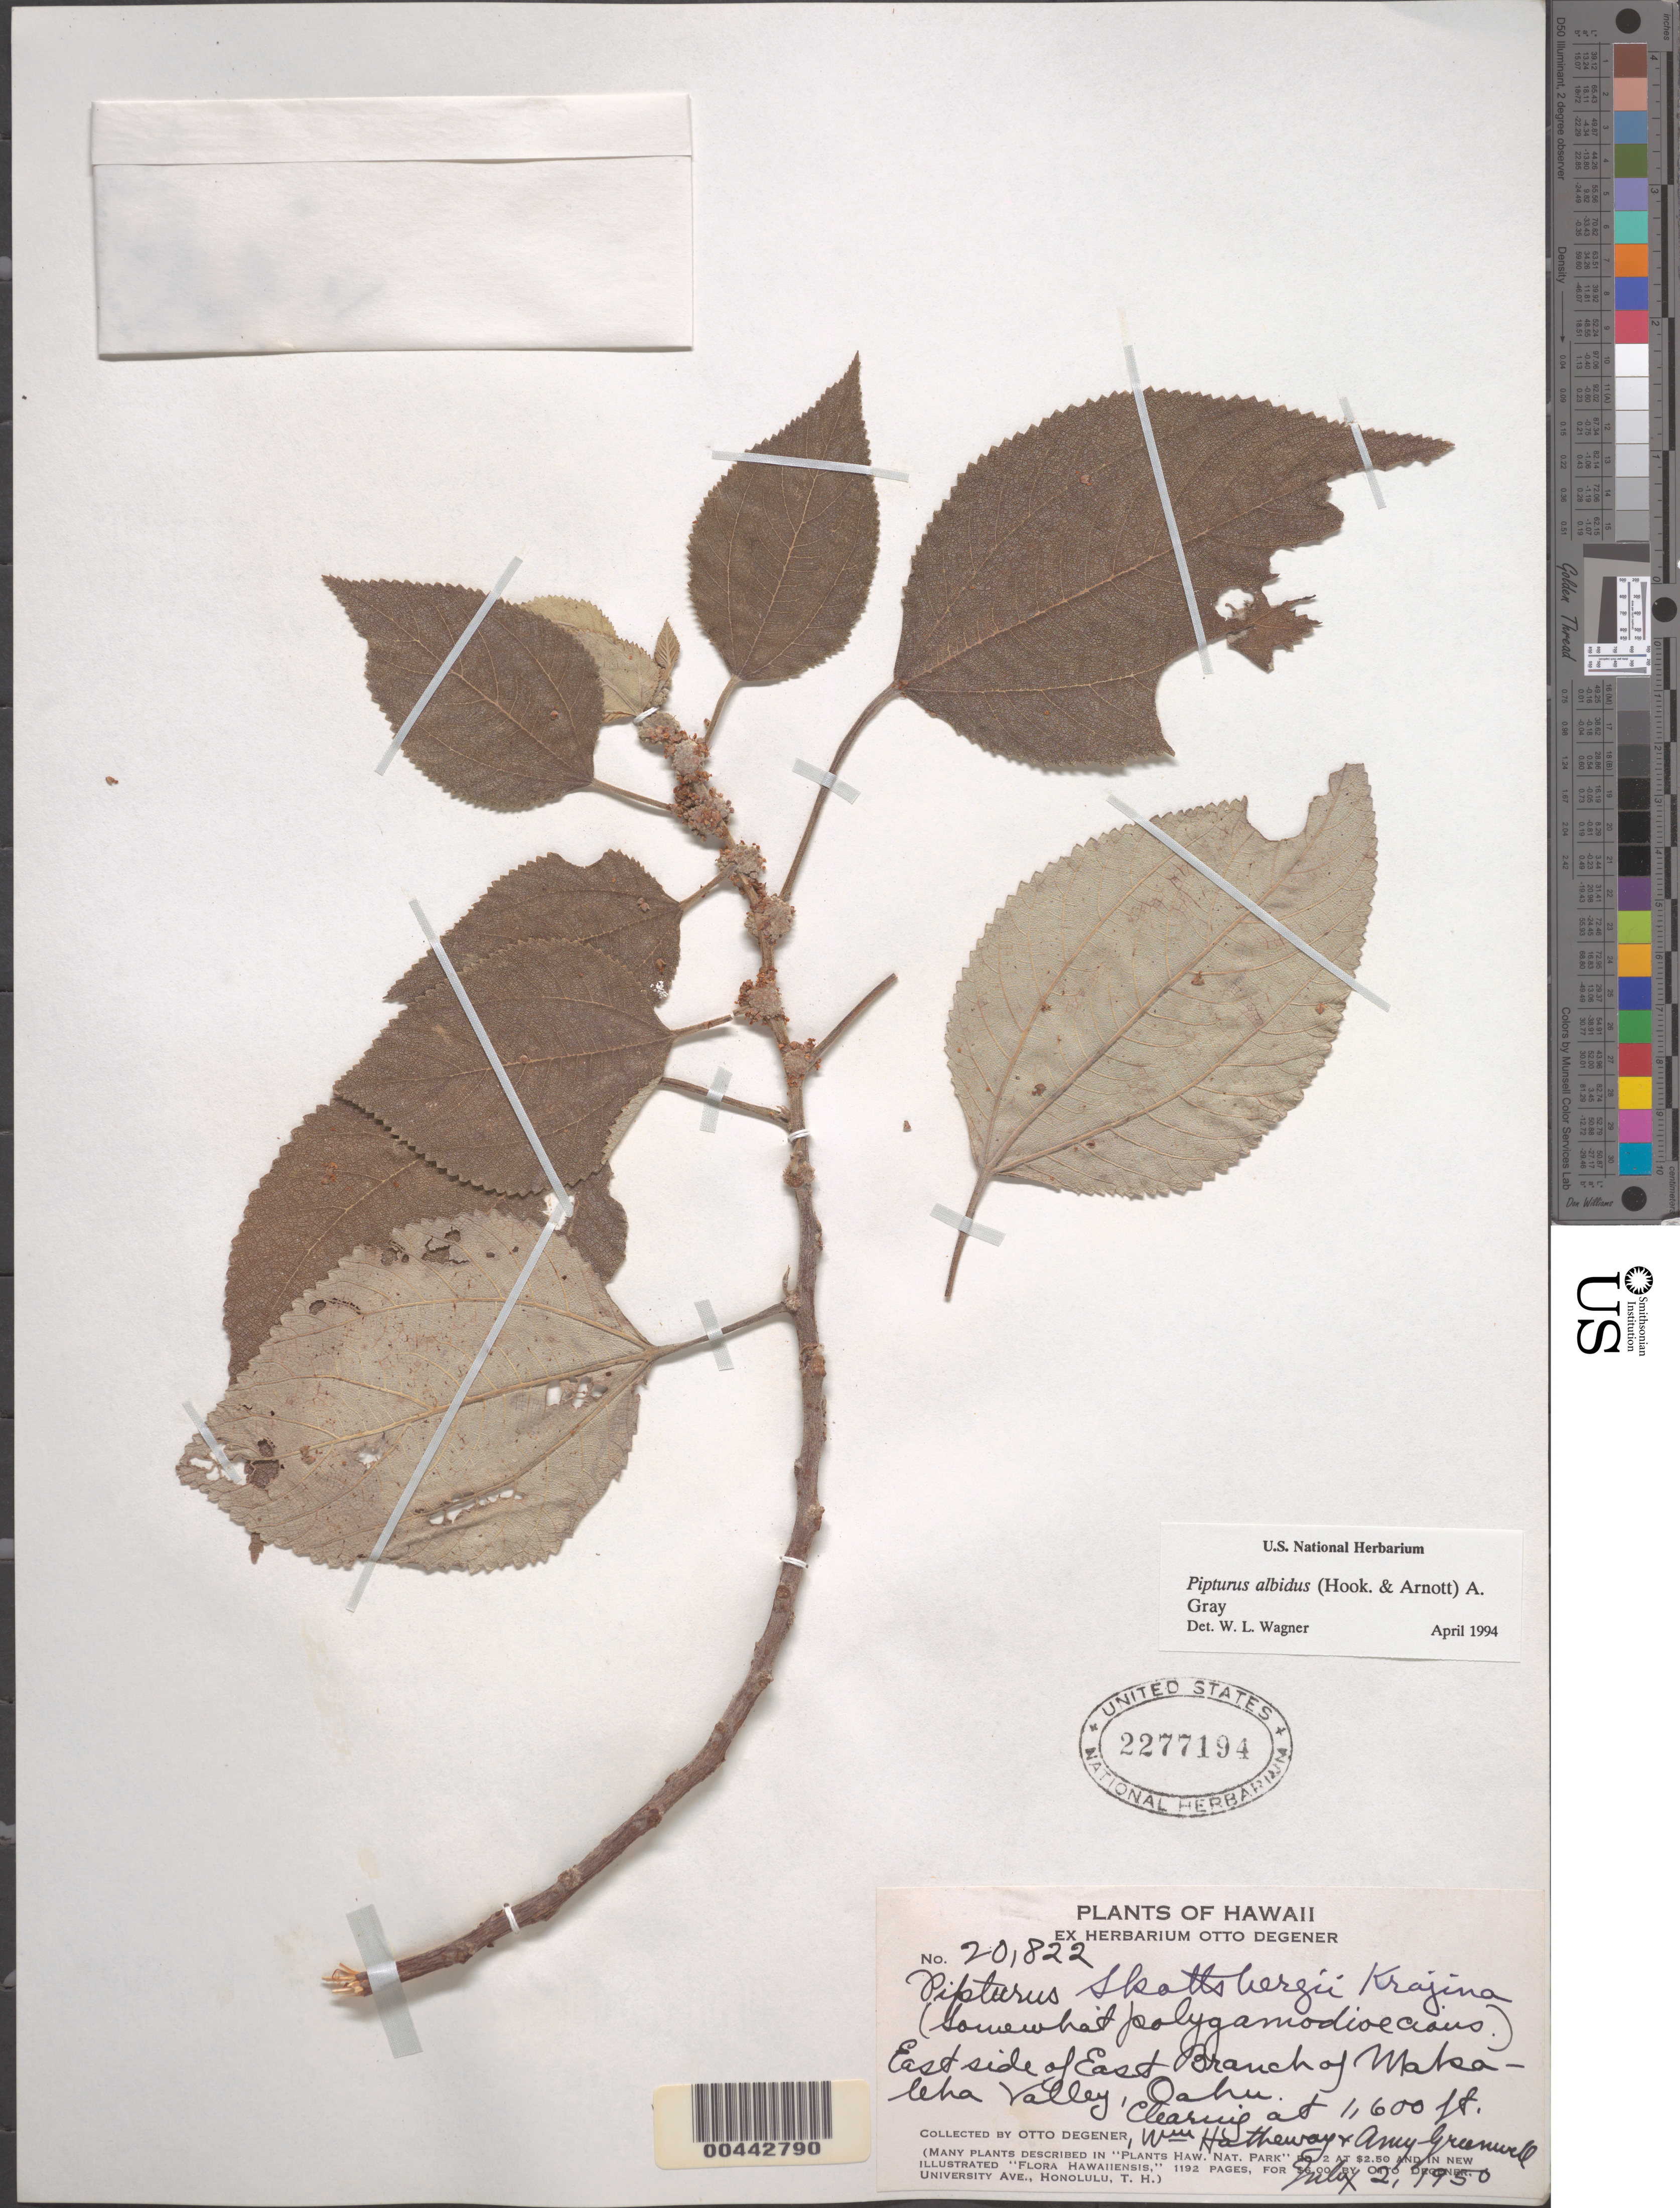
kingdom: Plantae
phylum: Tracheophyta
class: Magnoliopsida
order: Rosales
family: Urticaceae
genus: Pipturus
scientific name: Pipturus albidus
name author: (Hook. & Arn.) A. Gray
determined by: Wagner, W. L., (BOT), Smithsonian Institution - National Museum of Natural History (UNITED STATES)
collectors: O. Degener, W. Hatheway & A. B. Greenwell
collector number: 20822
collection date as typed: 2 Jul 1950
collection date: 1950-07-02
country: United States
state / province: Hawaii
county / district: Honolulu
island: Oahu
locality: East side of East Branch of Makaleha Valley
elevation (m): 488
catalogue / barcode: US 2277194